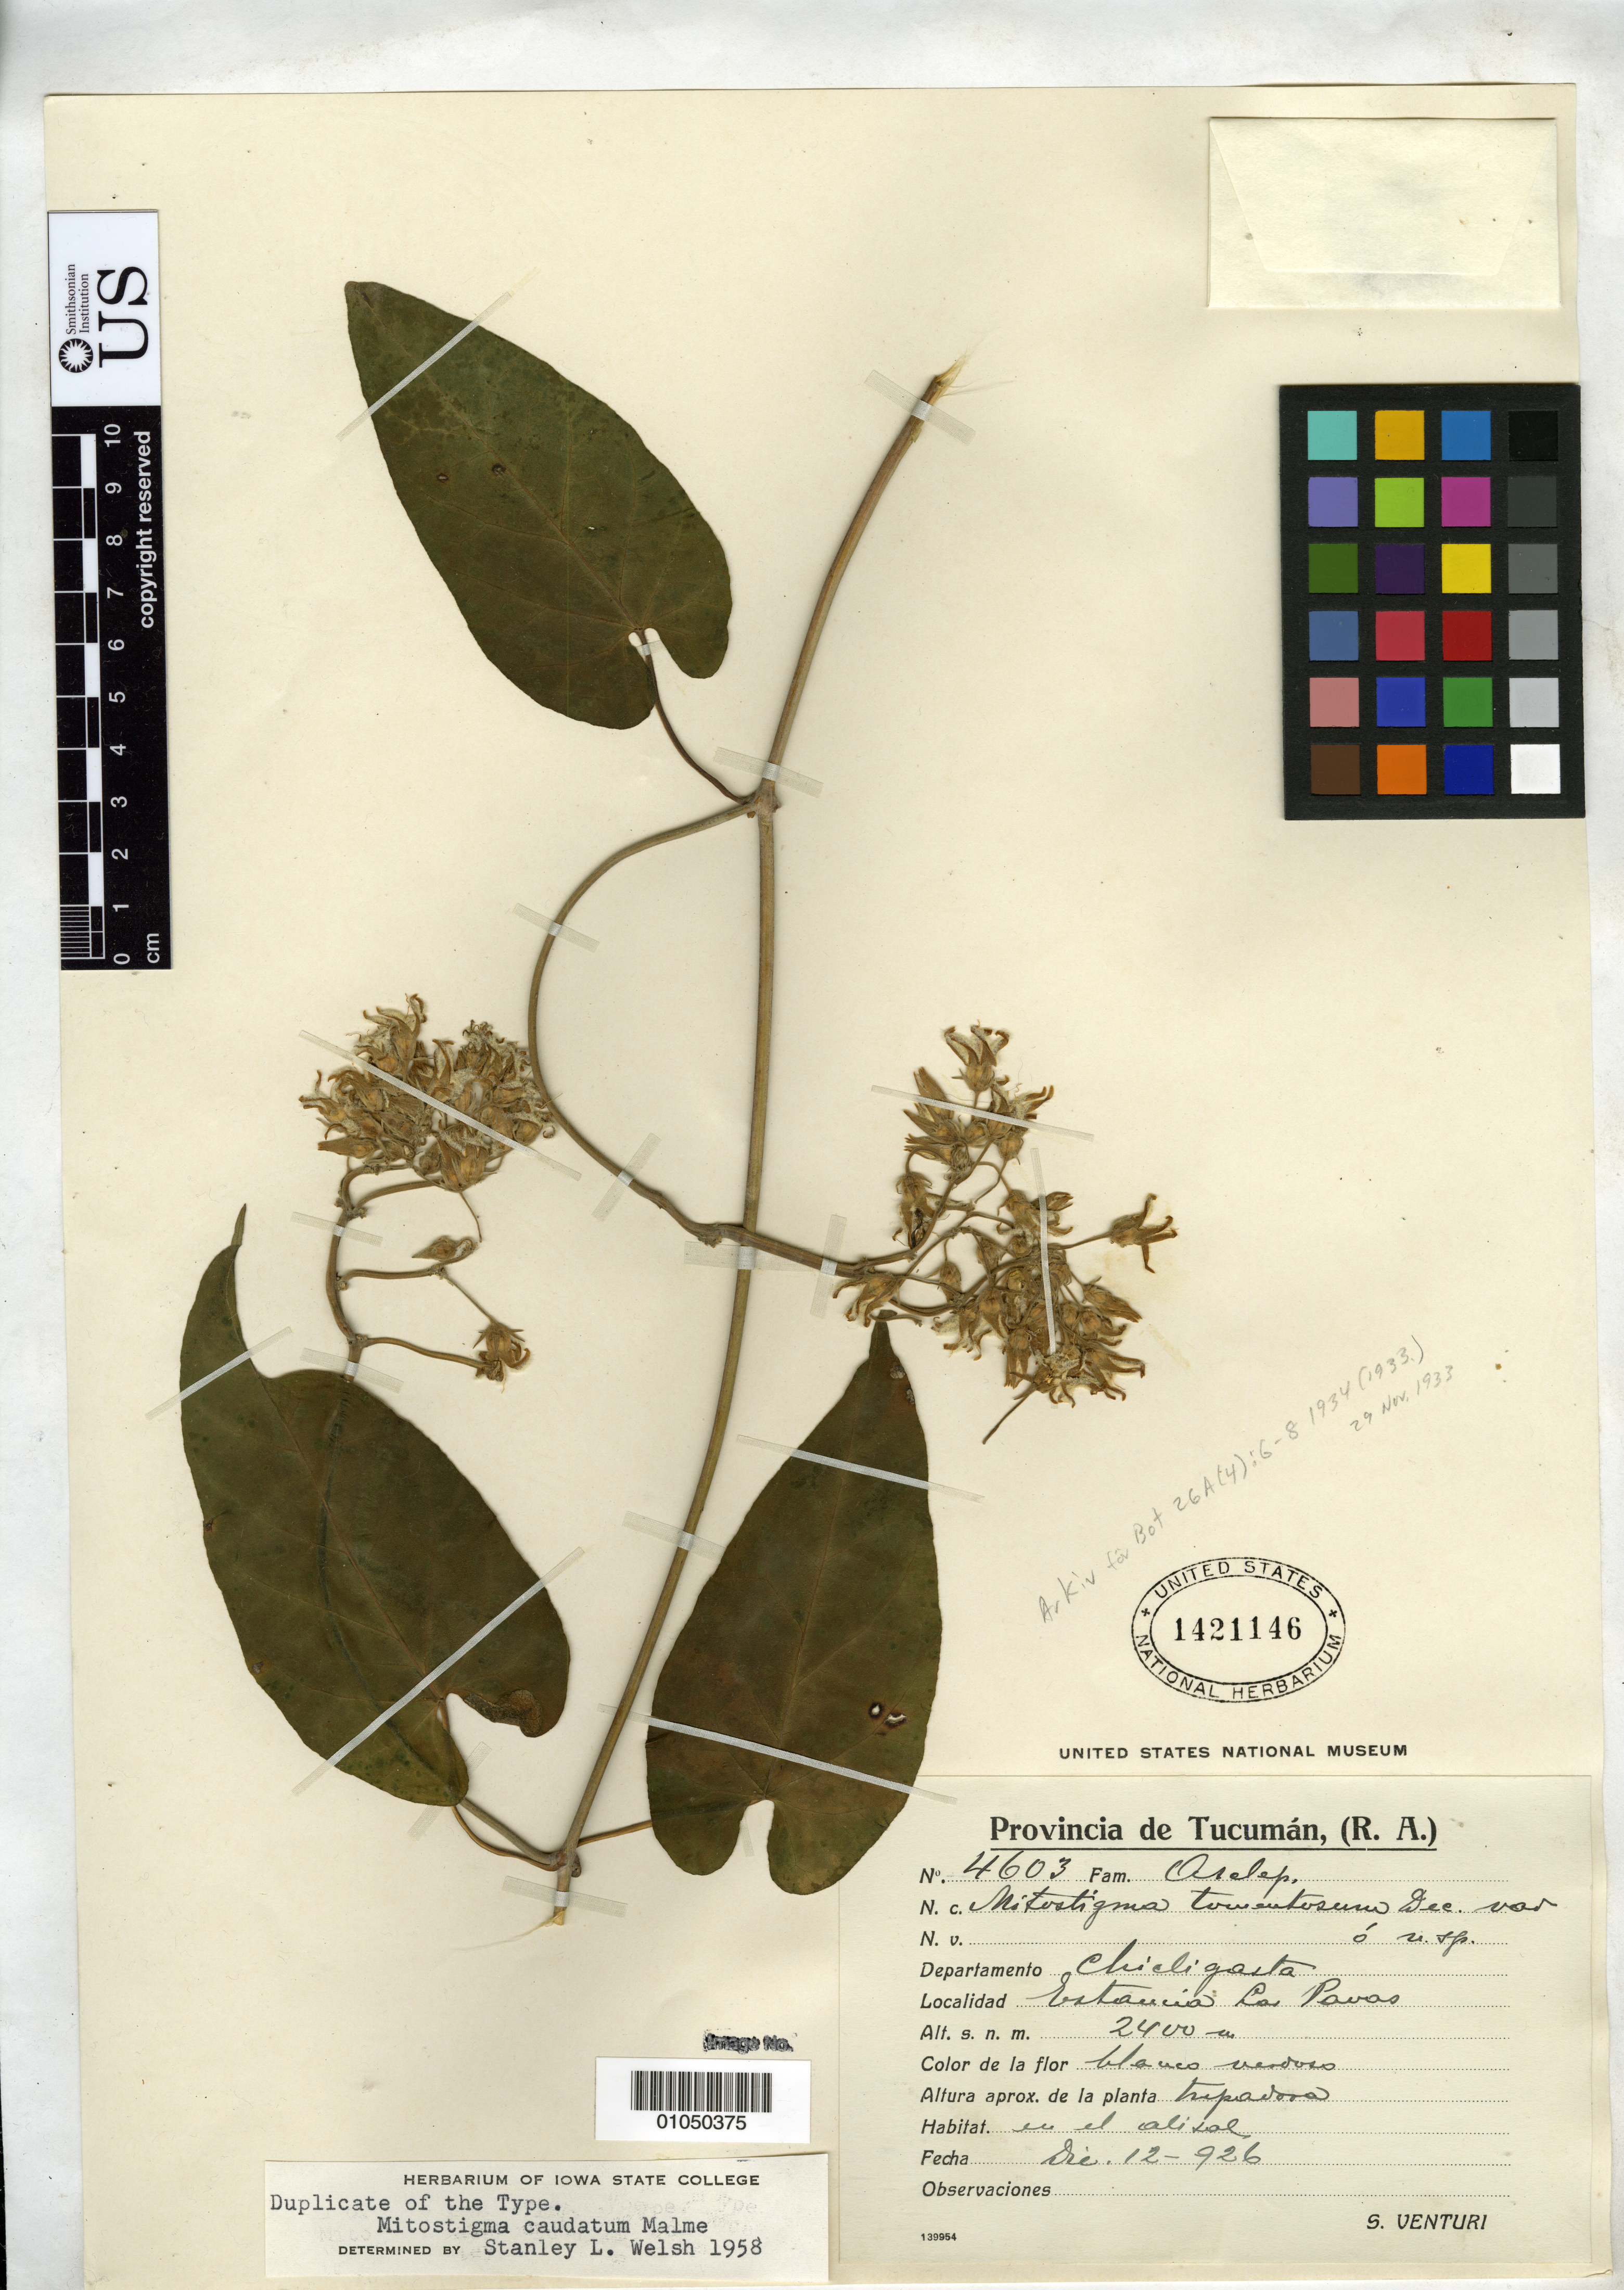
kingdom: Plantae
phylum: Tracheophyta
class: Magnoliopsida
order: Gentianales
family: Apocynaceae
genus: Mitostigma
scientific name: Mitostigma caudatum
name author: Malme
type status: Isotype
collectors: S. Venturi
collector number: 4603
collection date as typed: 12 Dec 1926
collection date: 1926-12-12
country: Argentina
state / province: Tucumán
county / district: Chicligasta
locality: Departamento Chicligasta, Estancia Las Pavas.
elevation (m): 2400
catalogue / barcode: US 1421146